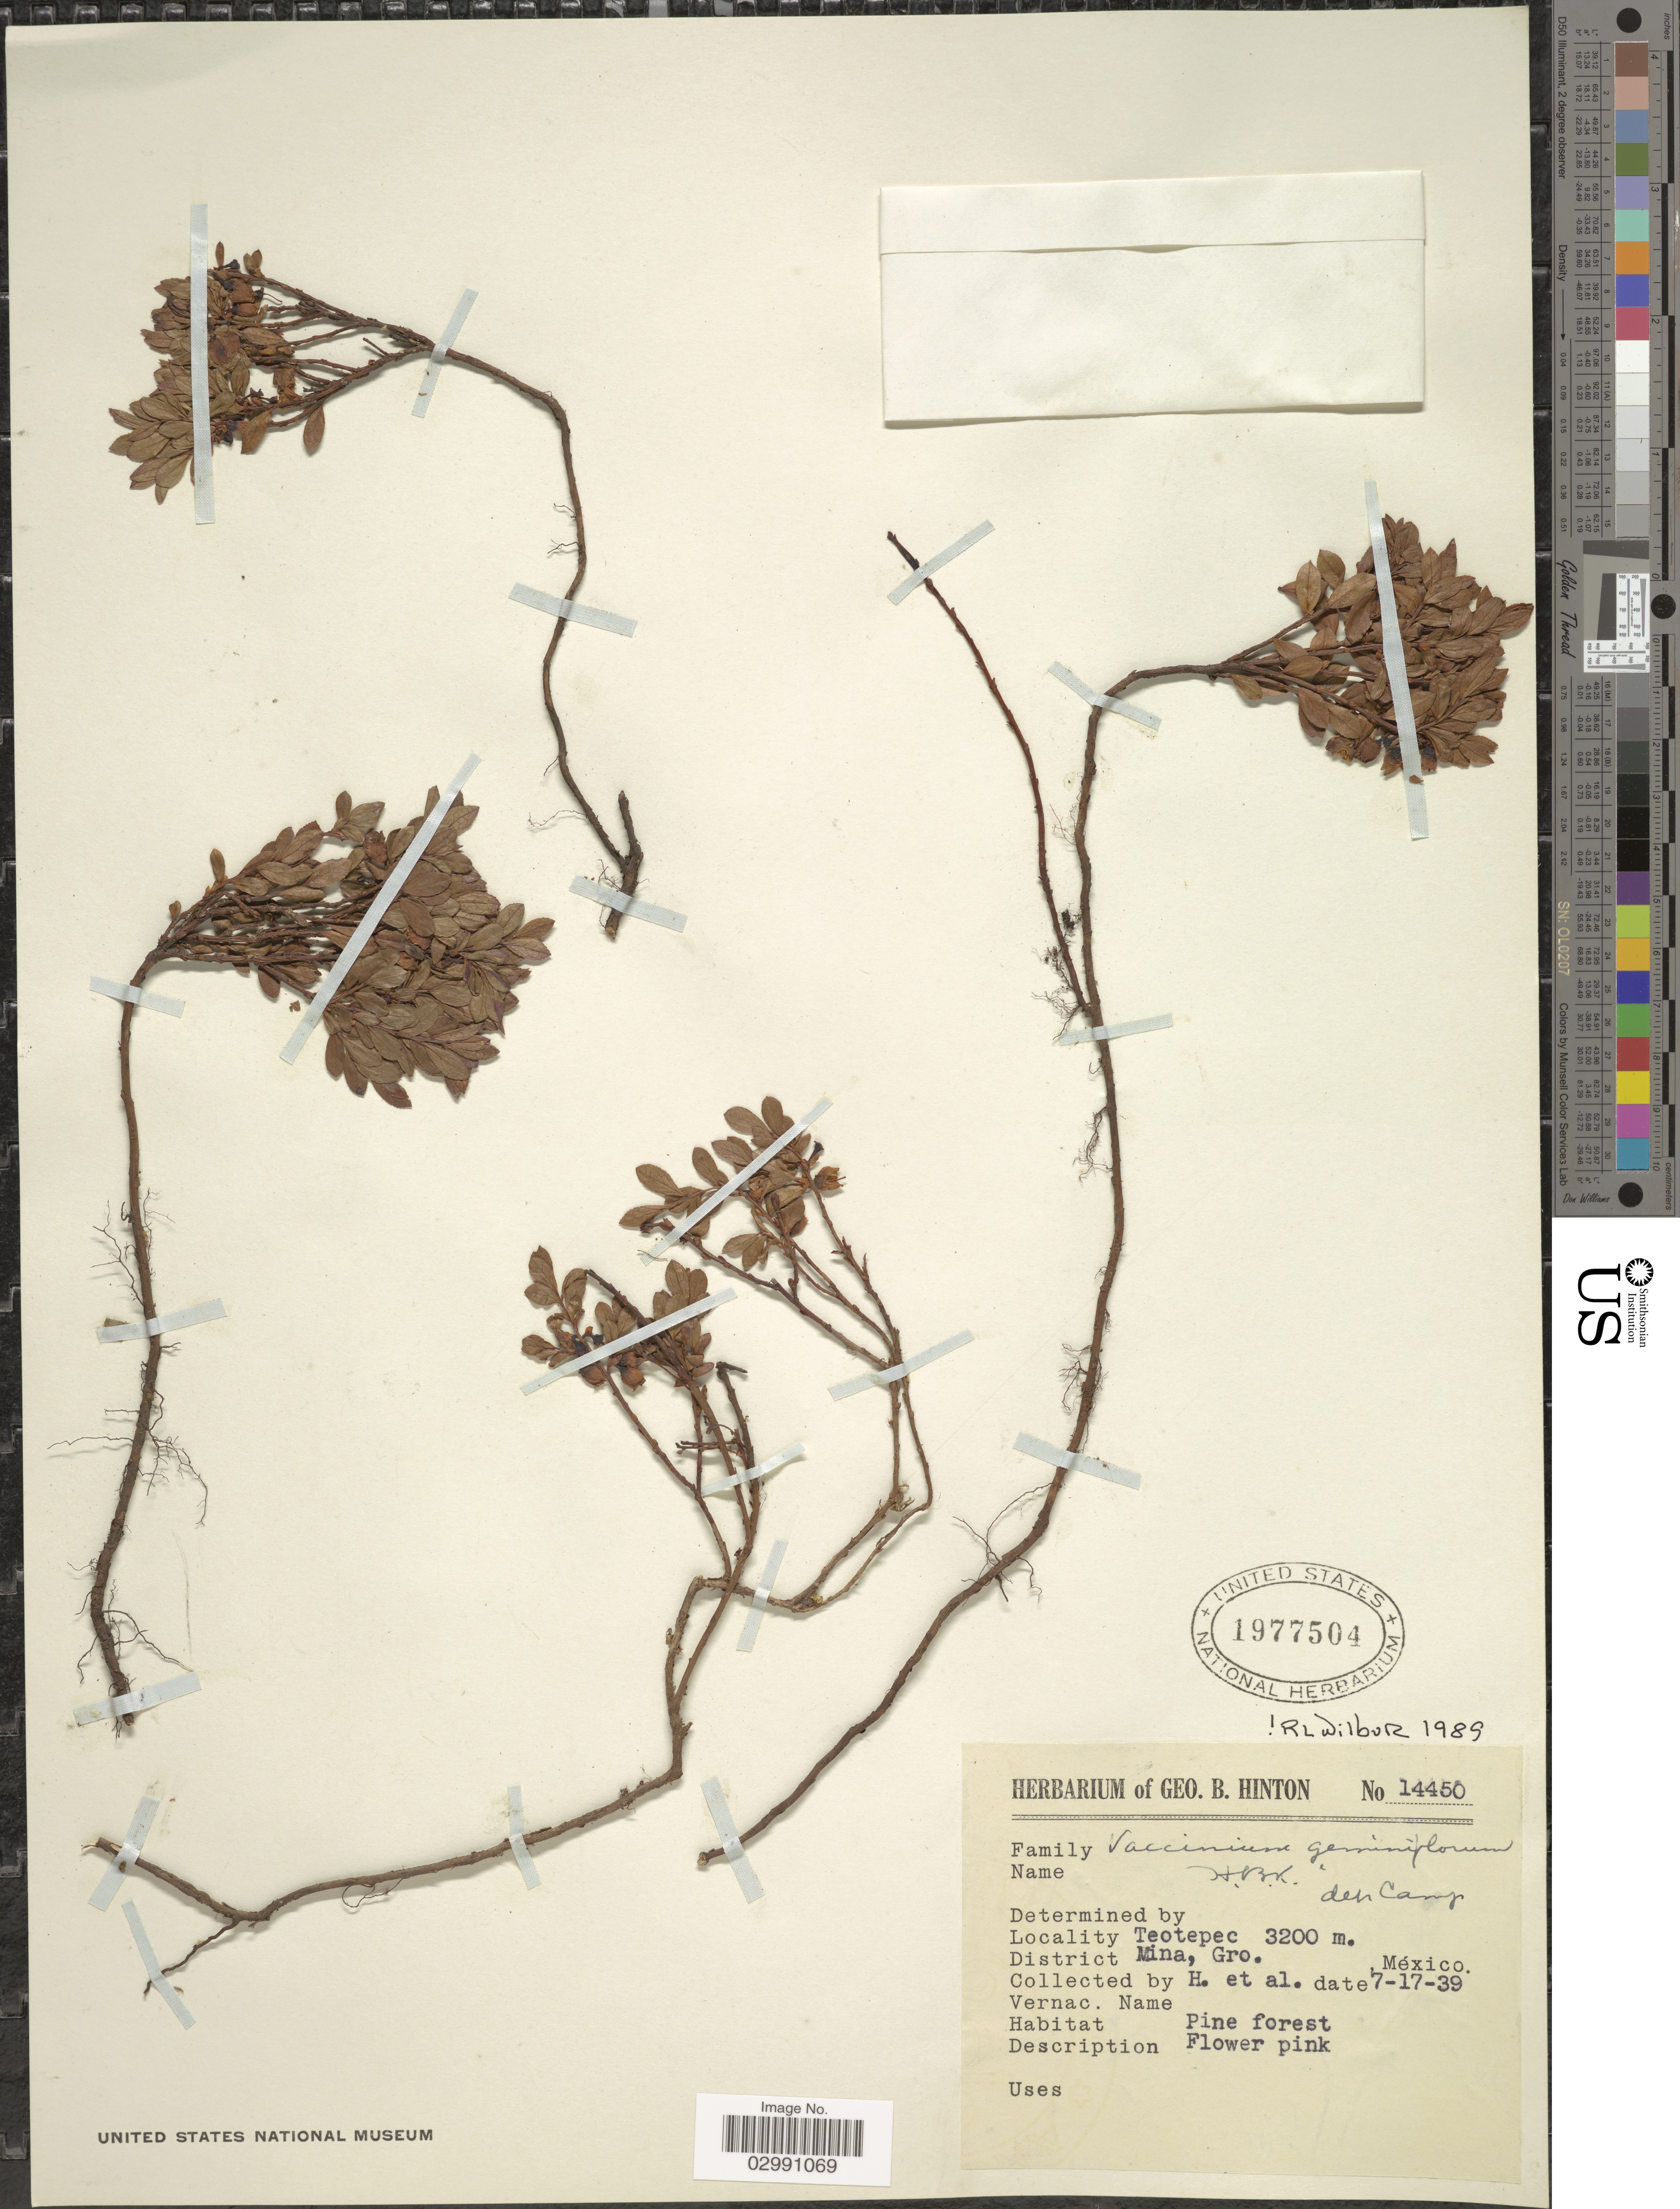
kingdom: Plantae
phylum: Tracheophyta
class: Magnoliopsida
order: Ericales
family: Ericaceae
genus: Vaccinium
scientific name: Vaccinium geminiflorum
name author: Kunth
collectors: G. B. Hinton & et al.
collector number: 14450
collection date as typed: Transcribed d/m/y: 17/7/39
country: Mexico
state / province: Guerrero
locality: Teotepec, District Mina.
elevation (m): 3200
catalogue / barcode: US 1977504